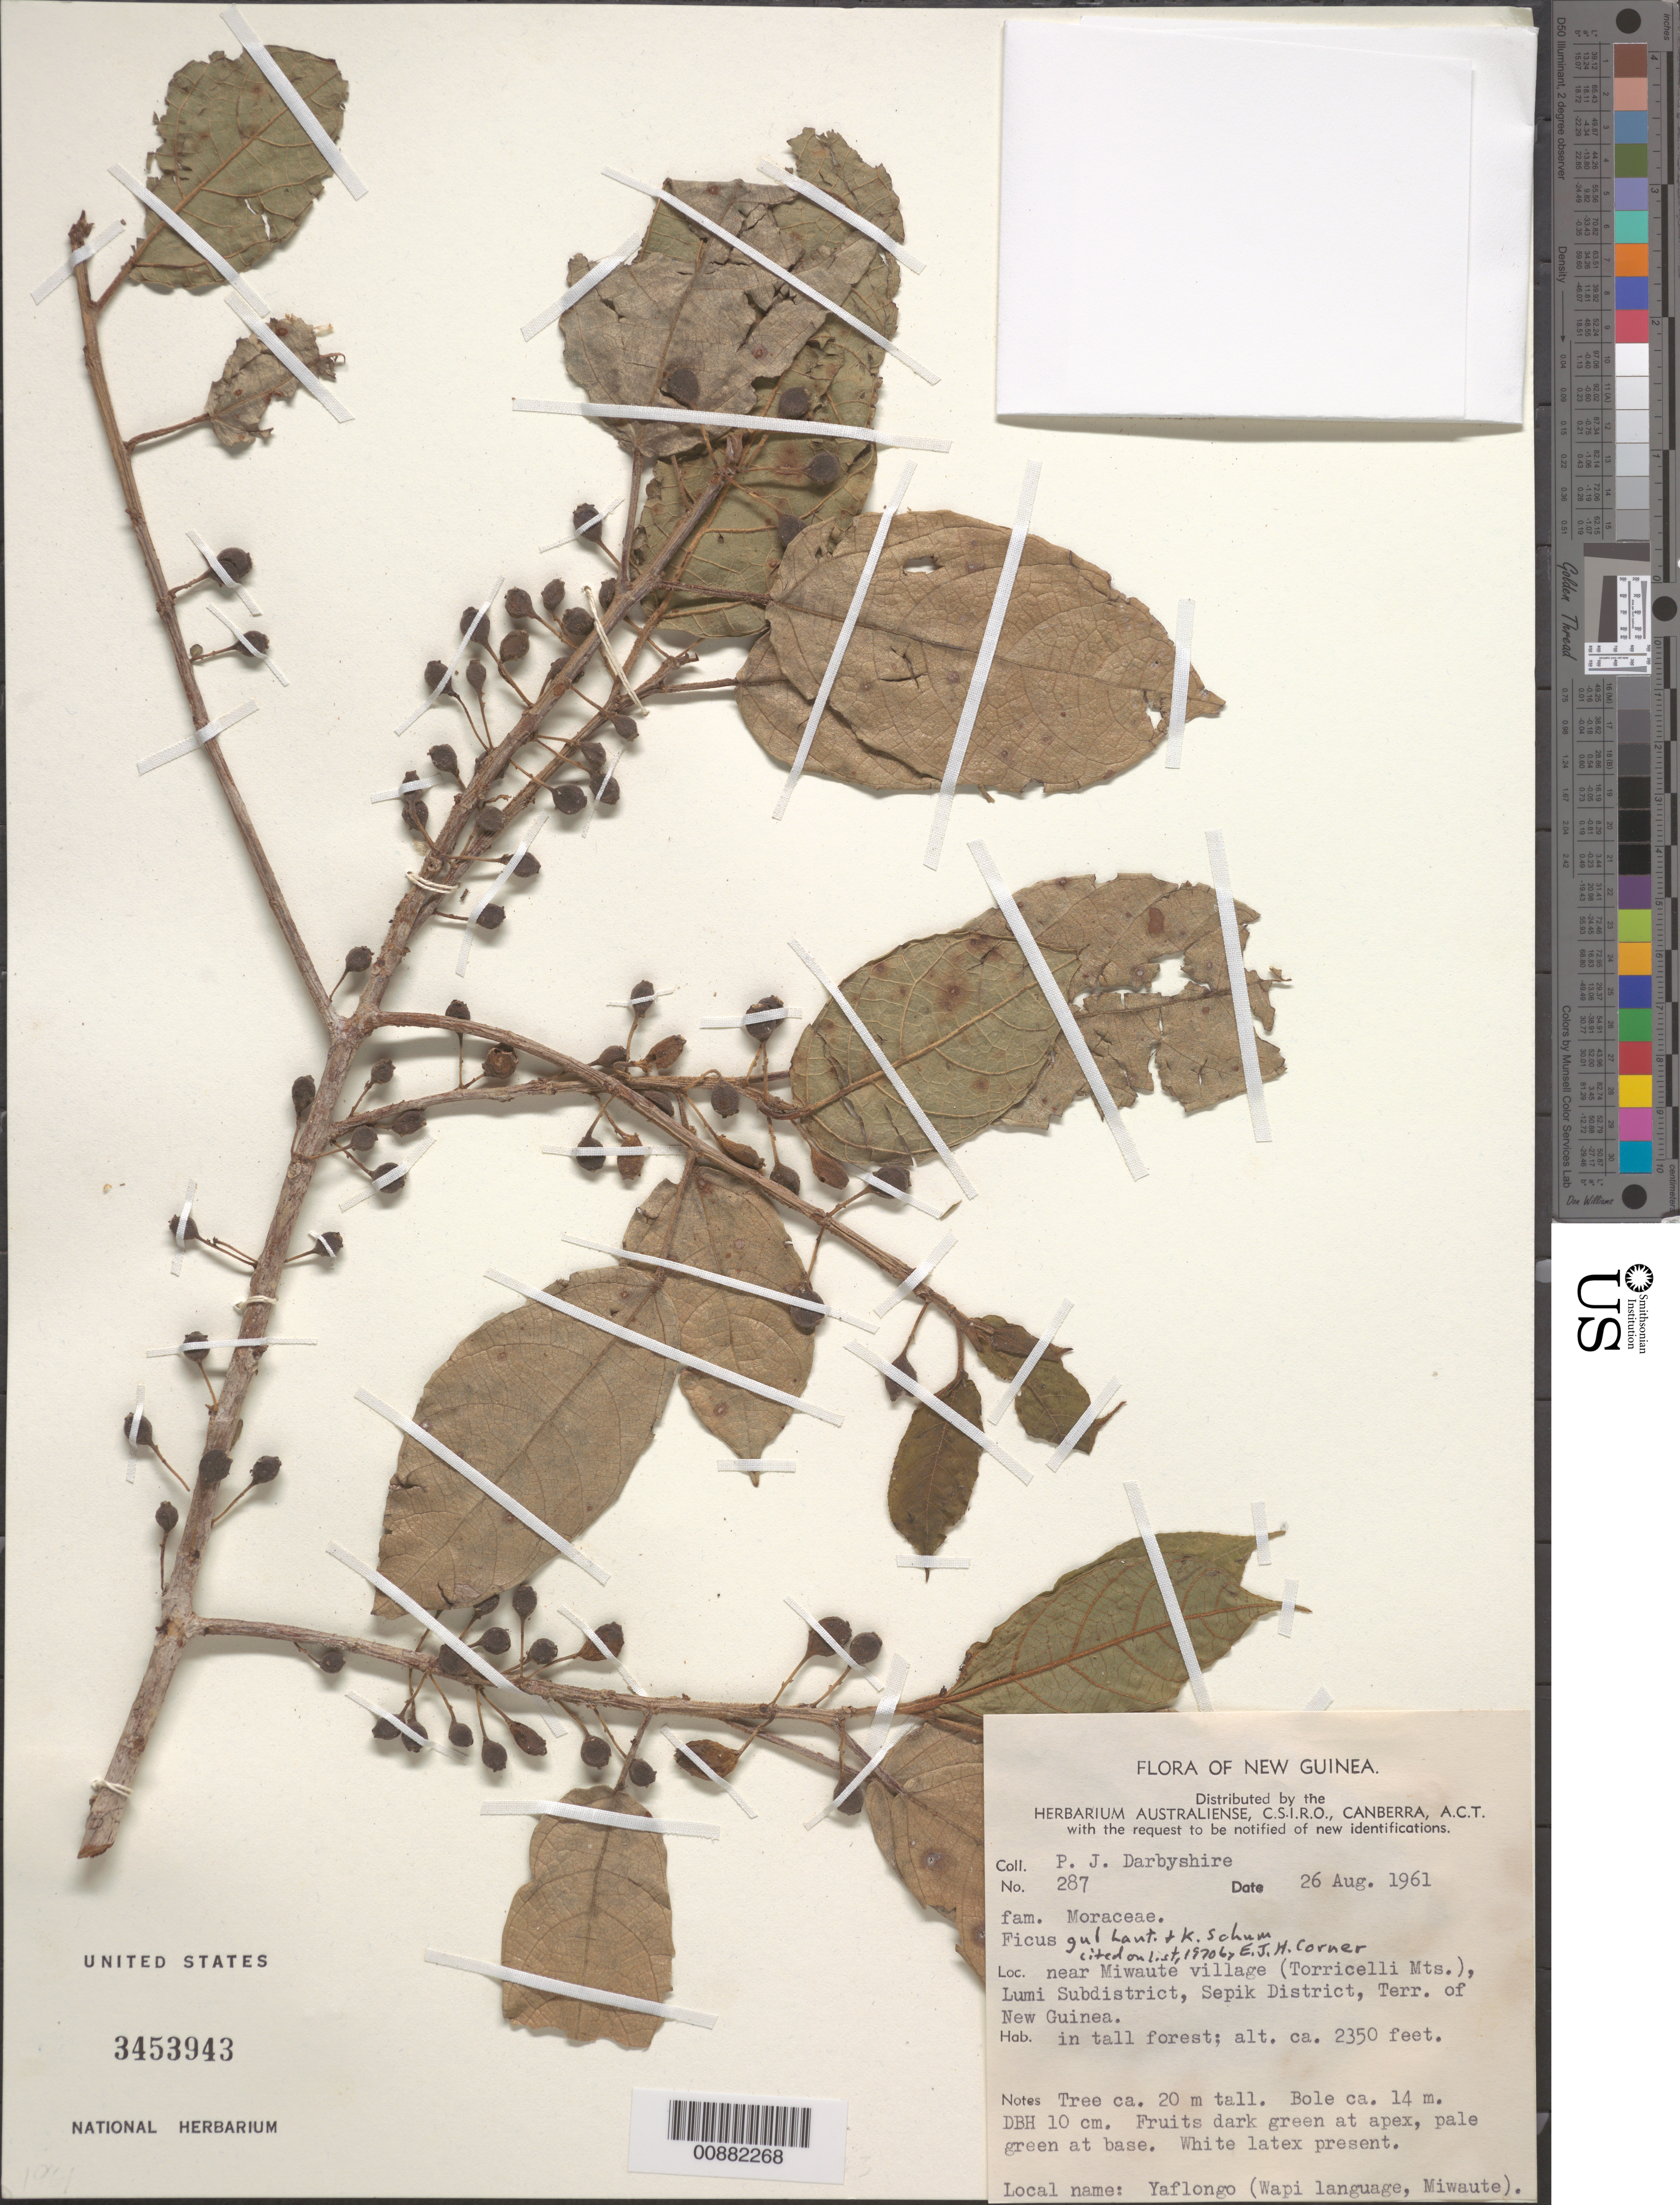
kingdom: Plantae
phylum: Tracheophyta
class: Magnoliopsida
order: Rosales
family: Moraceae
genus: Ficus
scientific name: Ficus gul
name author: Lauterb. & K. Schum.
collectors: P. Darbyshire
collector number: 287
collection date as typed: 26 Aug 1961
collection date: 1961-08-26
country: Papua New Guinea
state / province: Sandaun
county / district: Lumi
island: New Guinea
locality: near Miwaute village (Torricelli Mts.), Lumi subdistrict, Sepik District.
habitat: in tall forest.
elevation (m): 716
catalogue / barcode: US 3453943